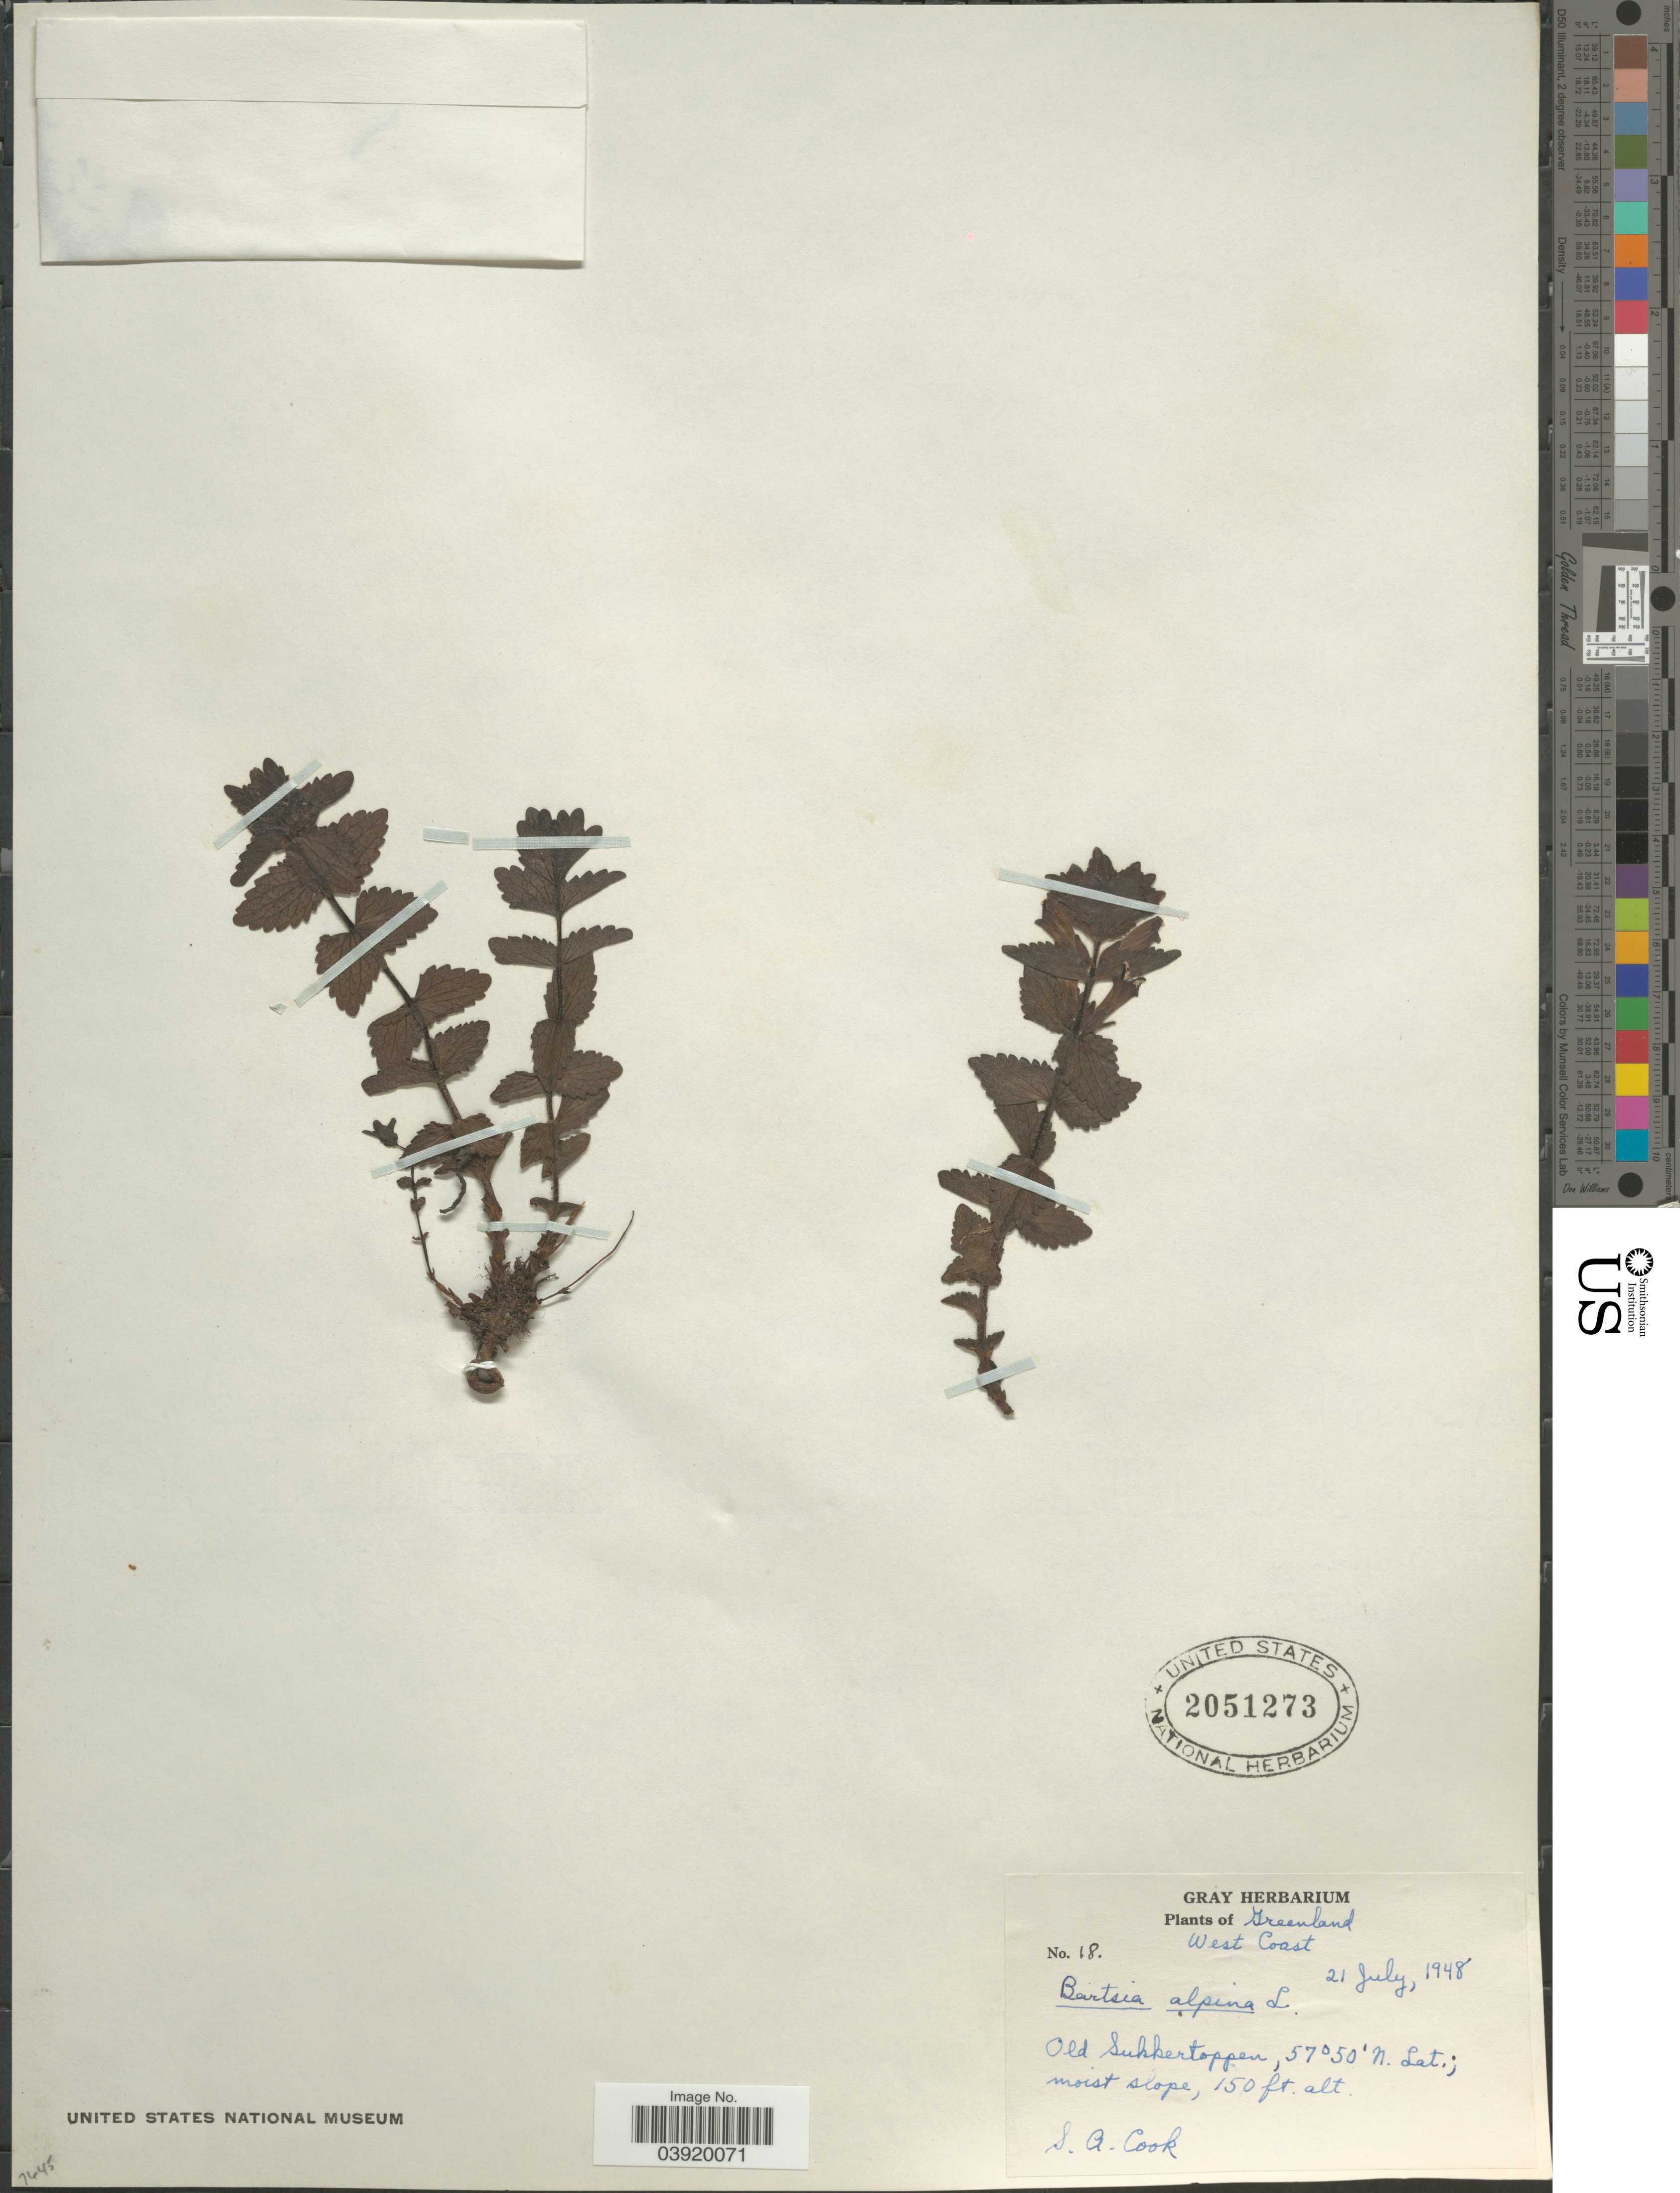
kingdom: Plantae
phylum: Tracheophyta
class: Magnoliopsida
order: Lamiales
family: Orobanchaceae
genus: Bartsia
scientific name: Bartsia alpina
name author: L.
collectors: S. A. Cook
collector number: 18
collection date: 1948-07-21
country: Greenland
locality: West Coast. Old Sukkertoppen.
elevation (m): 46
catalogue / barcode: US 2051273